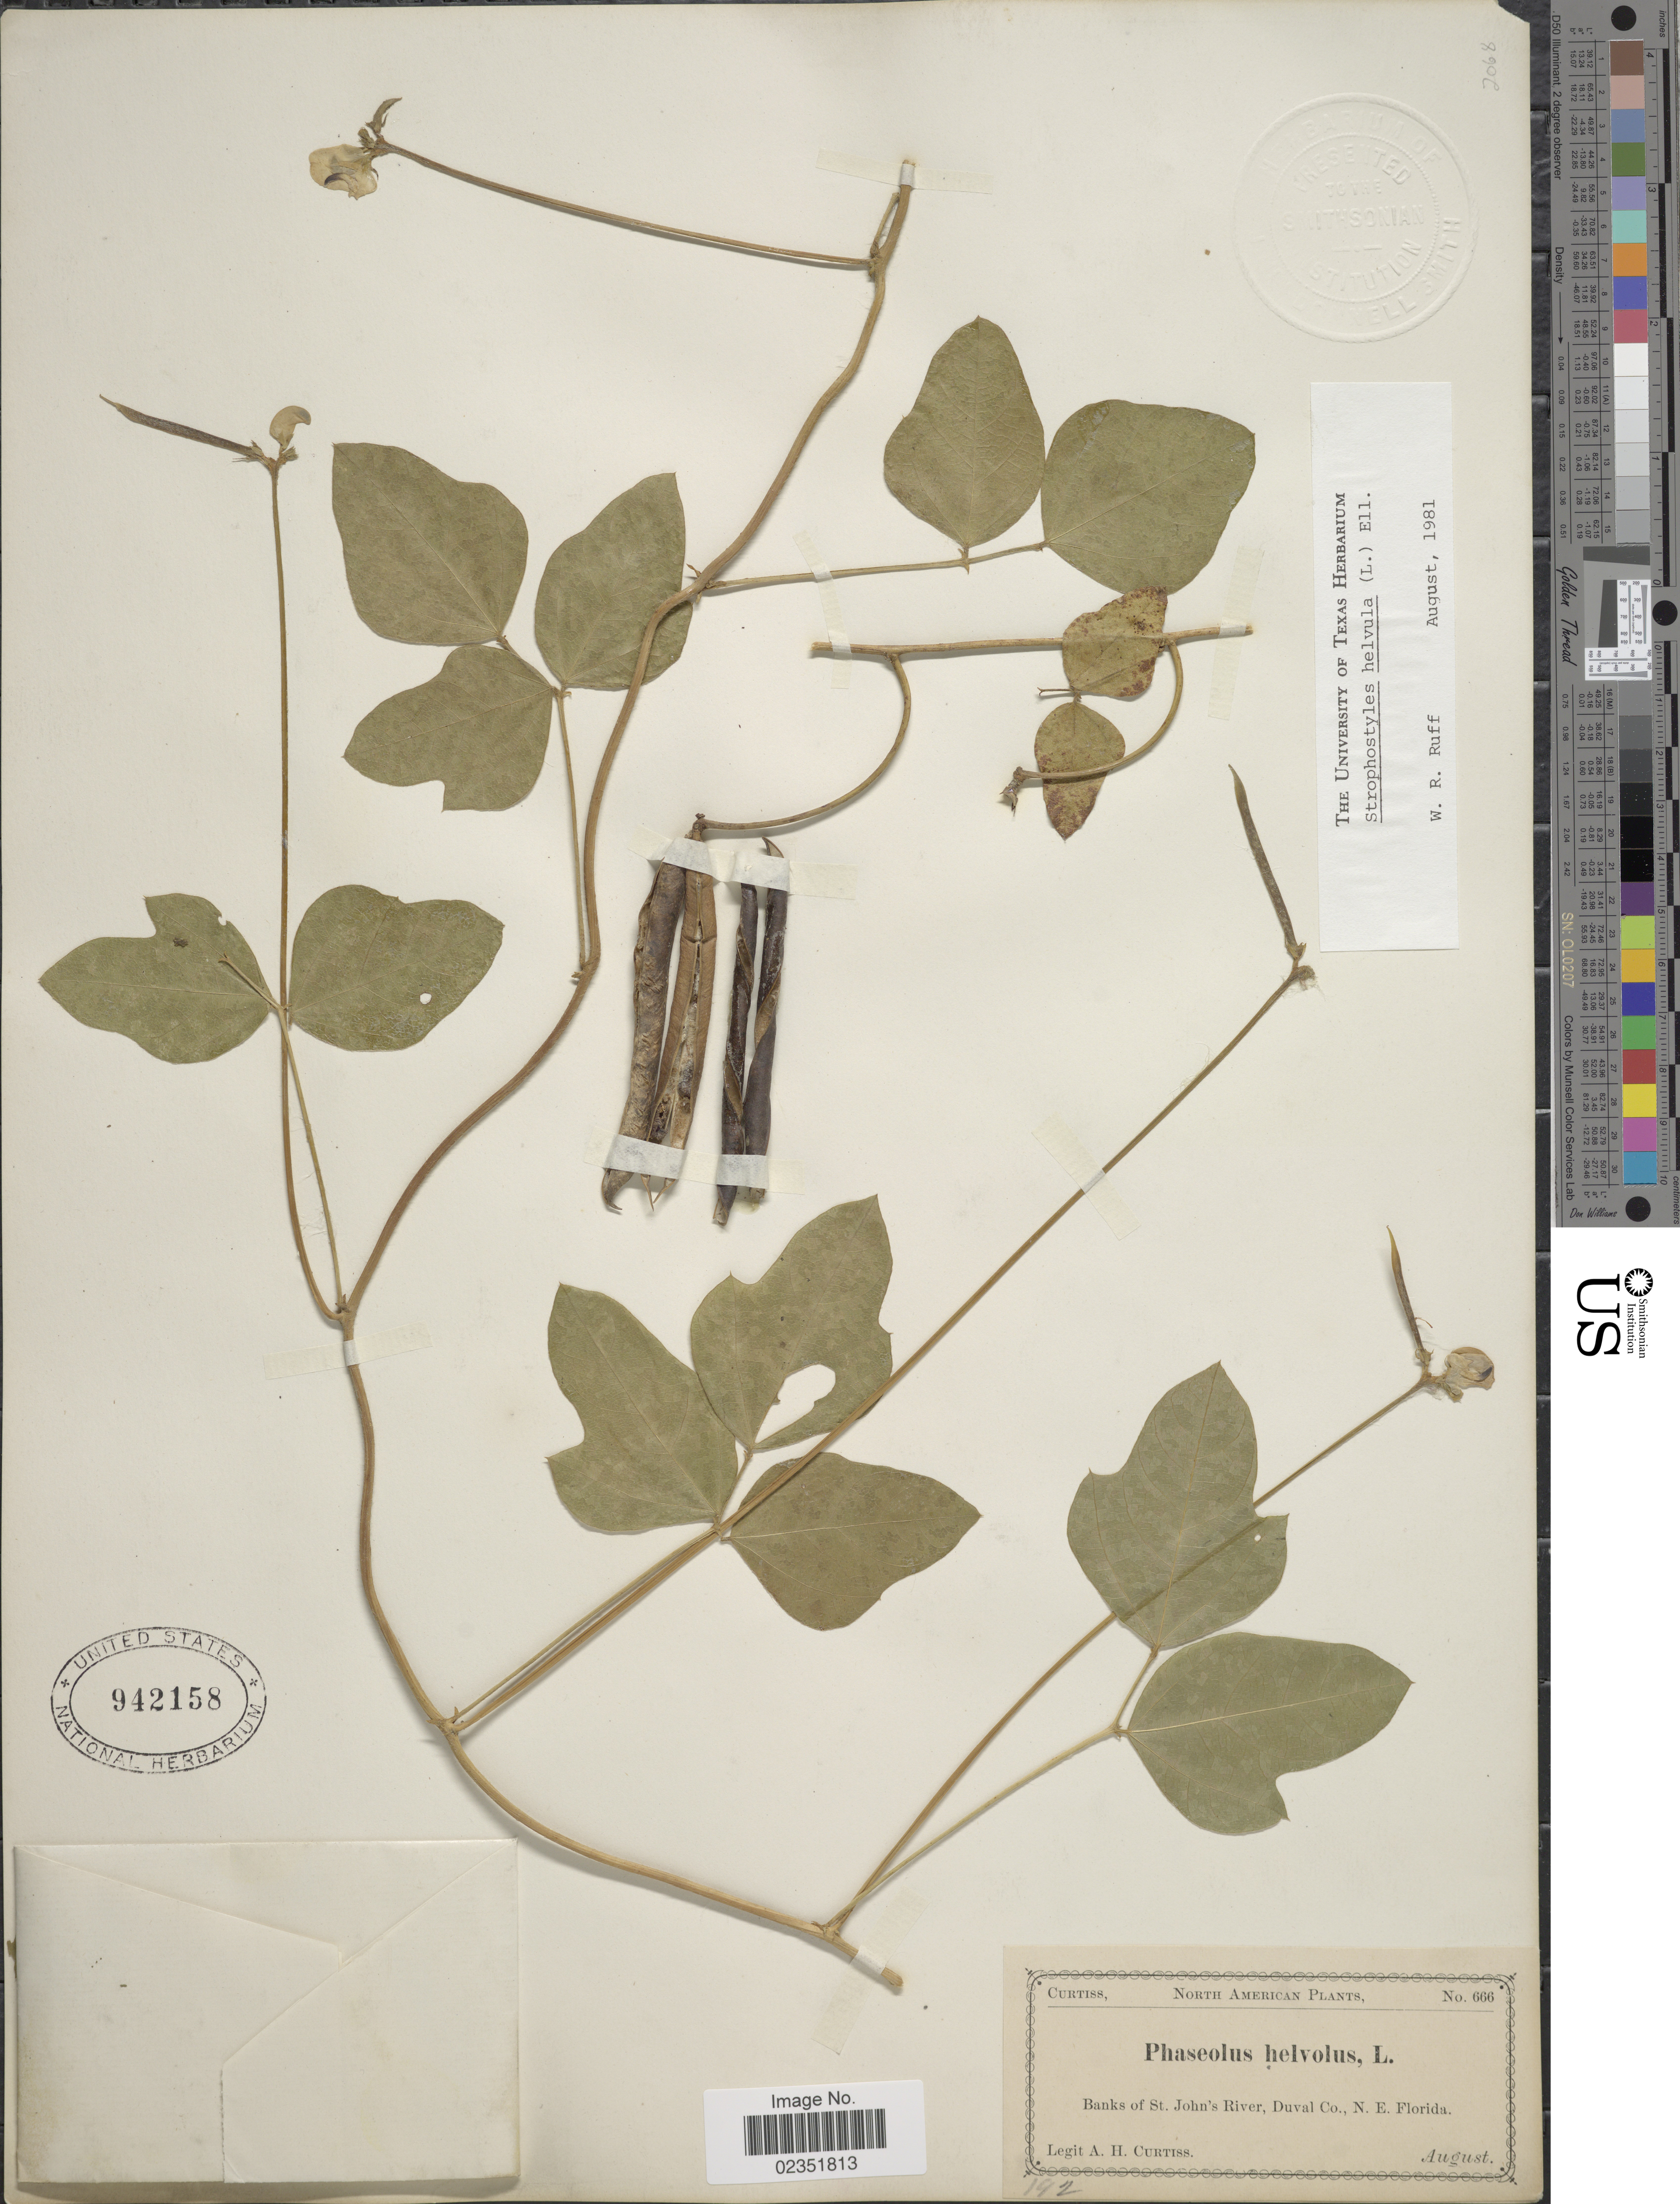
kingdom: Plantae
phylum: Tracheophyta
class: Magnoliopsida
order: Fabales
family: Fabaceae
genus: Strophostyles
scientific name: Strophostyles helvola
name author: (L.) Elliott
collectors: A. H. Curtiss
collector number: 666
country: United States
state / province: Florida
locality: Banks of St. John's River, Duval Co., N.E. Florida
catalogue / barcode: US 942158